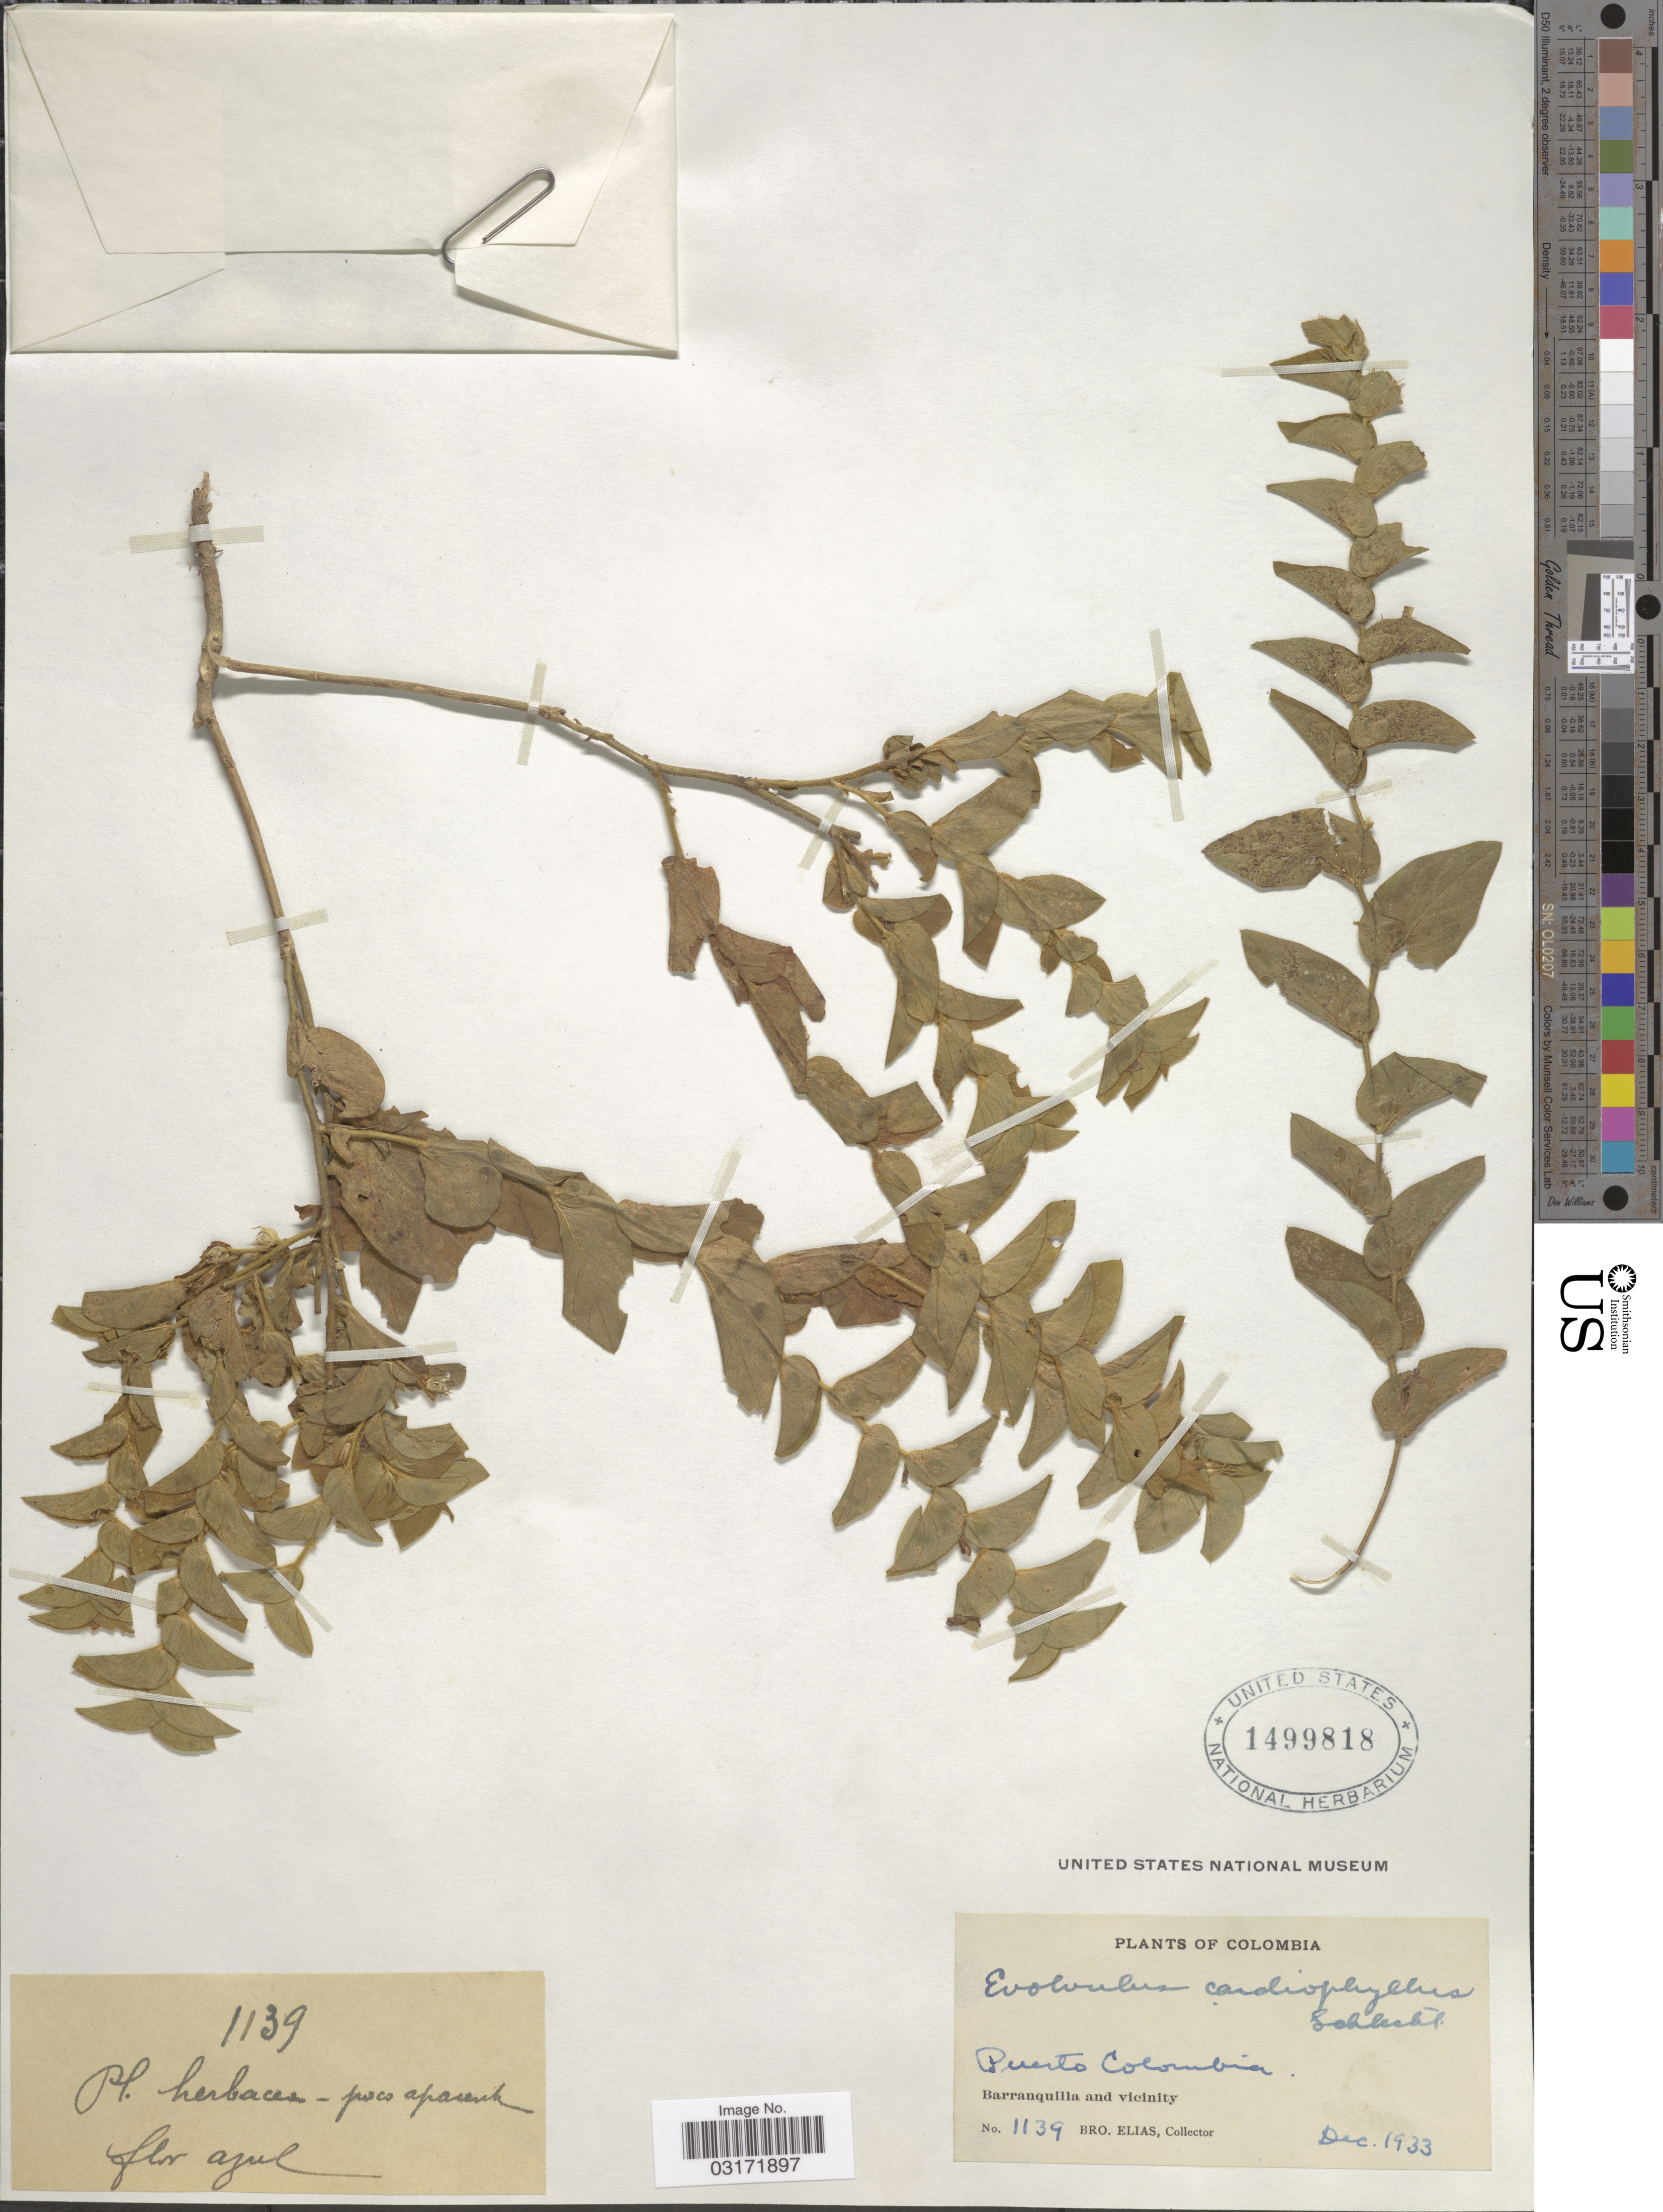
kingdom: Plantae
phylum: Tracheophyta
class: Magnoliopsida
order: Solanales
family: Convolvulaceae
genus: Evolvulus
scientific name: Evolvulus cardiophyllus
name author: Schltdl.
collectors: Bro. Elias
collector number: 1139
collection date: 1933-12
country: Colombia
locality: Puerto Colombia. Barranquilla and vicinity.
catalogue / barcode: US 1499818